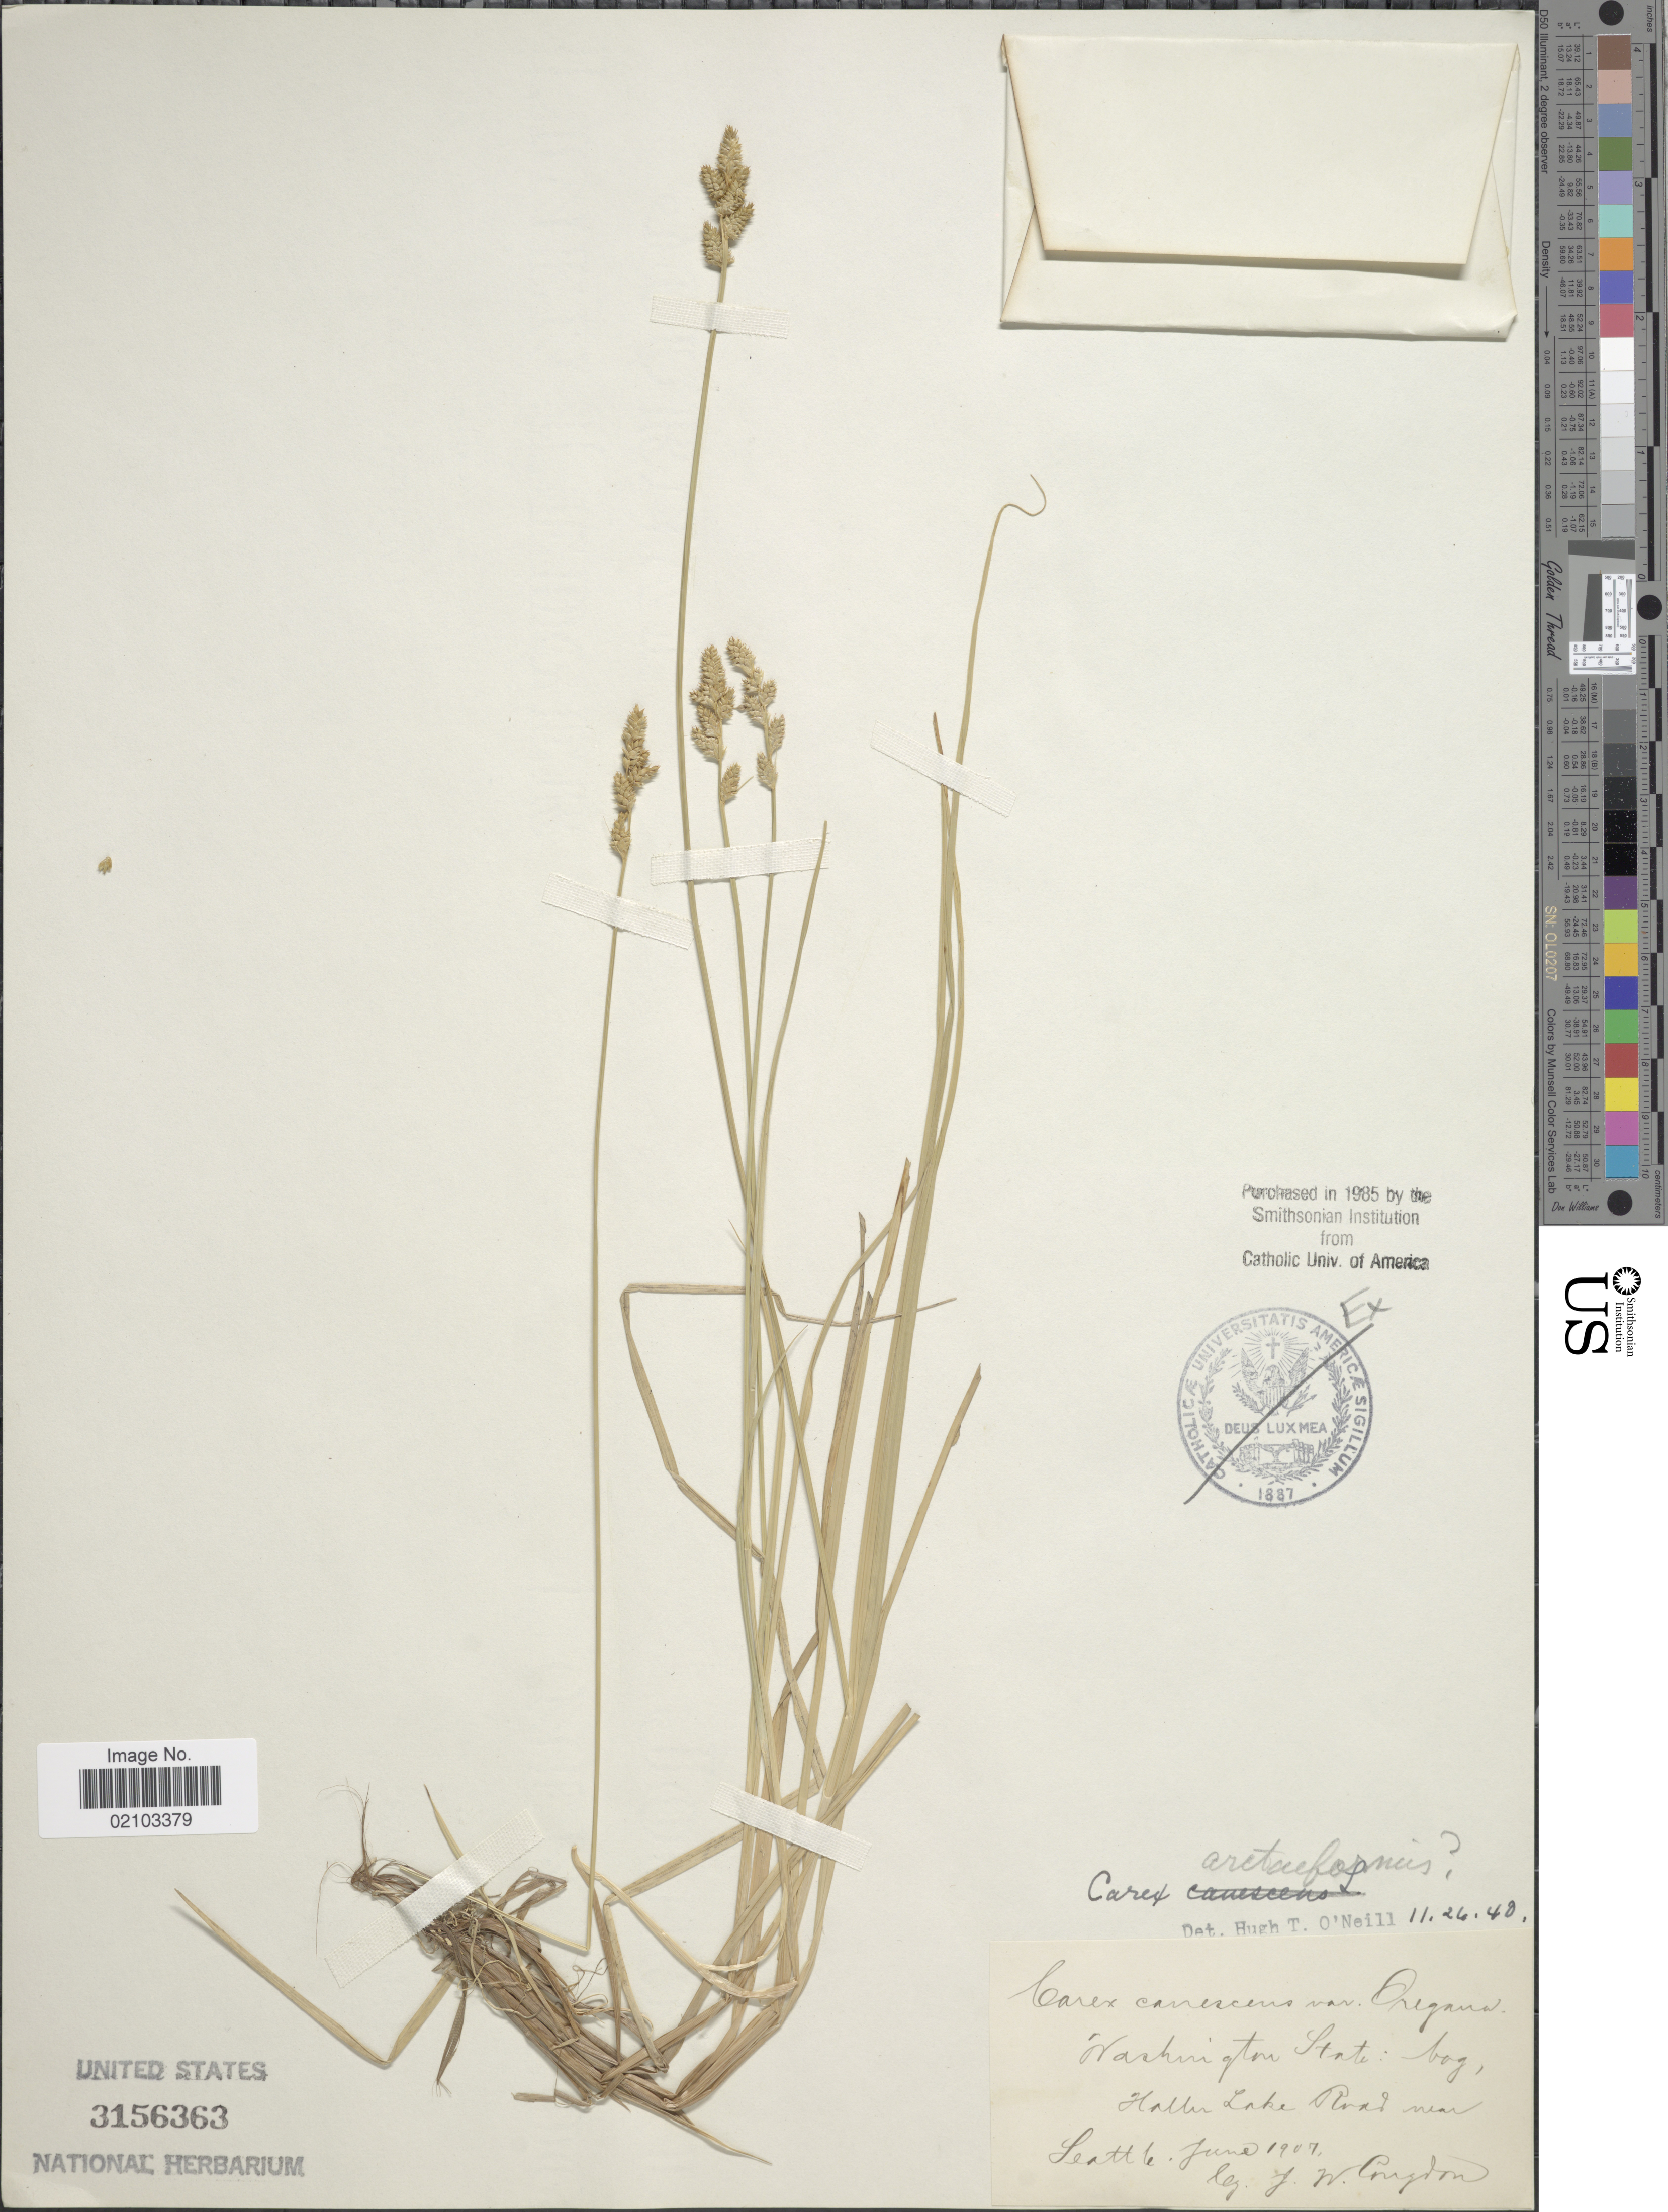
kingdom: Plantae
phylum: Tracheophyta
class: Liliopsida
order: Poales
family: Cyperaceae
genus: Carex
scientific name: Carex arctiformis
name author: Mack.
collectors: J. W. Congdon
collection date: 1907-06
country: United States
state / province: Washington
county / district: King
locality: Haller Lake Road near Seattle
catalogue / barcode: US 3156363